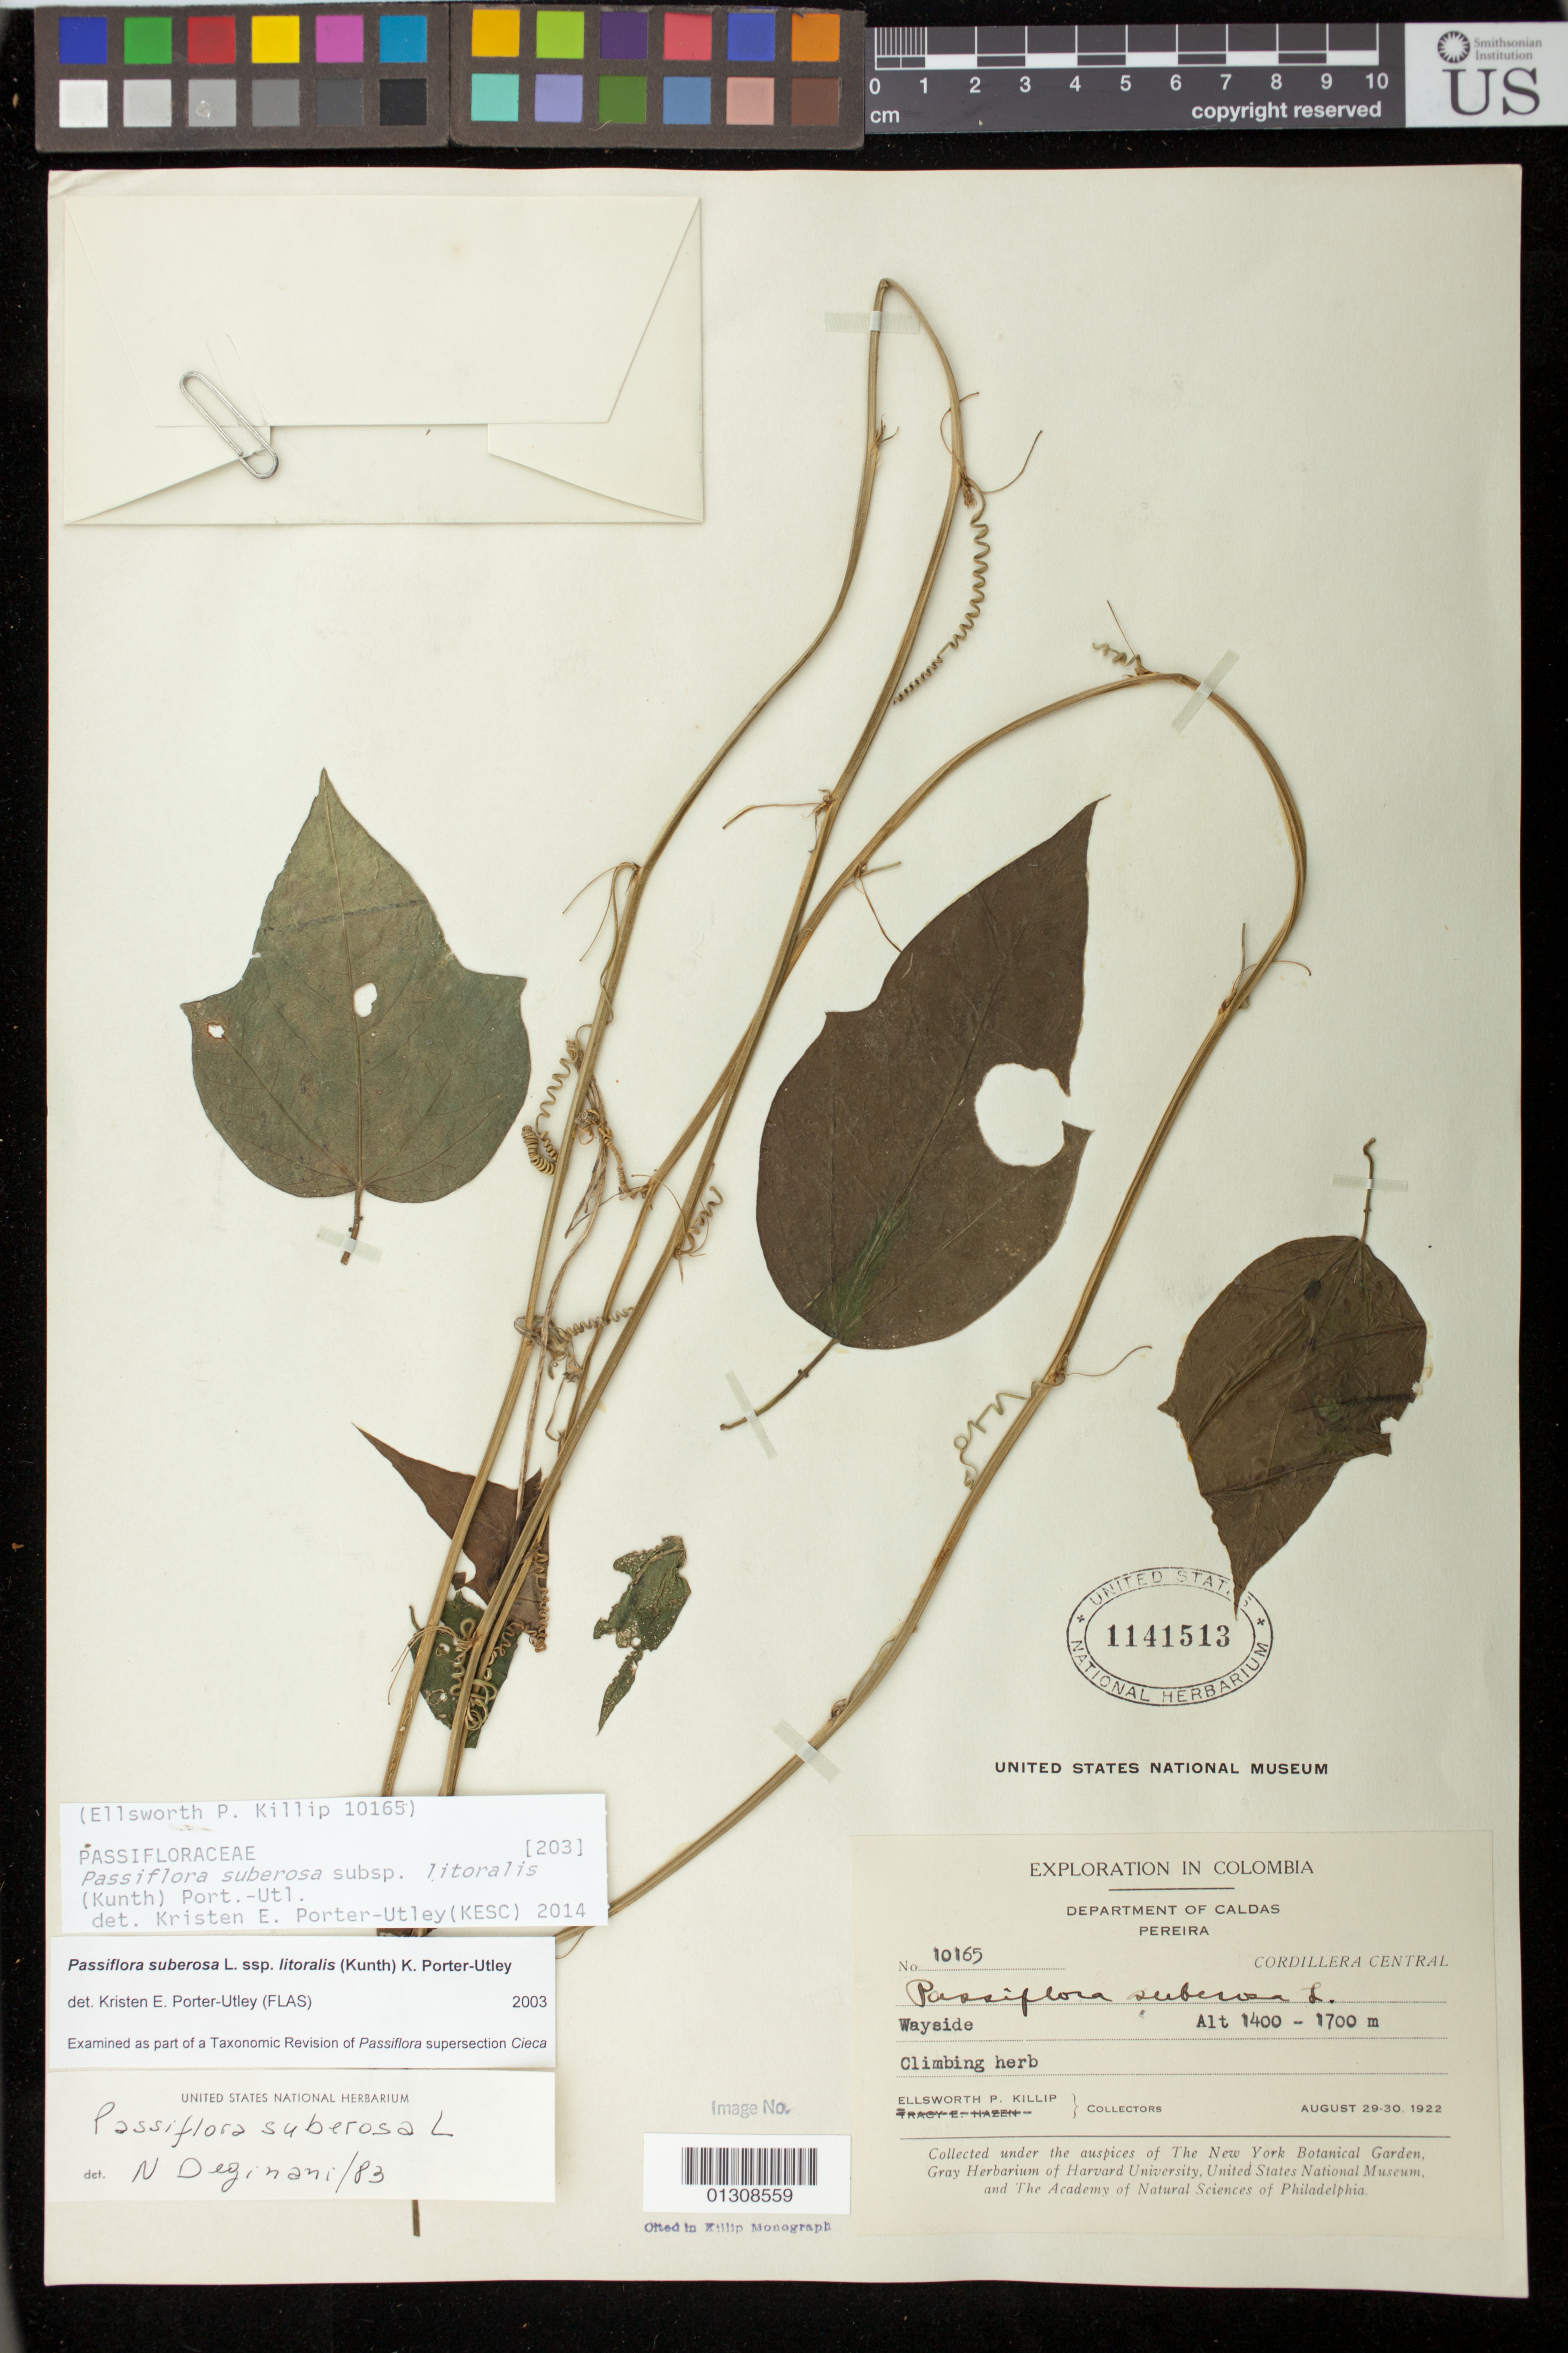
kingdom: Plantae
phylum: Tracheophyta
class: Magnoliopsida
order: Malpighiales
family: Passifloraceae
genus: Passiflora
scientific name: Passiflora suberosa subsp. litoralis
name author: (Kunth) Port.-Utl. et al.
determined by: Porter-Utley, K. E.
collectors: E. P. Killip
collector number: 10165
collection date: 1922-08-29,1922-08-30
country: Colombia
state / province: Caldas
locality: Pereira. Cordillera Central. Wayside.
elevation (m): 1400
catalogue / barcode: US 1141513